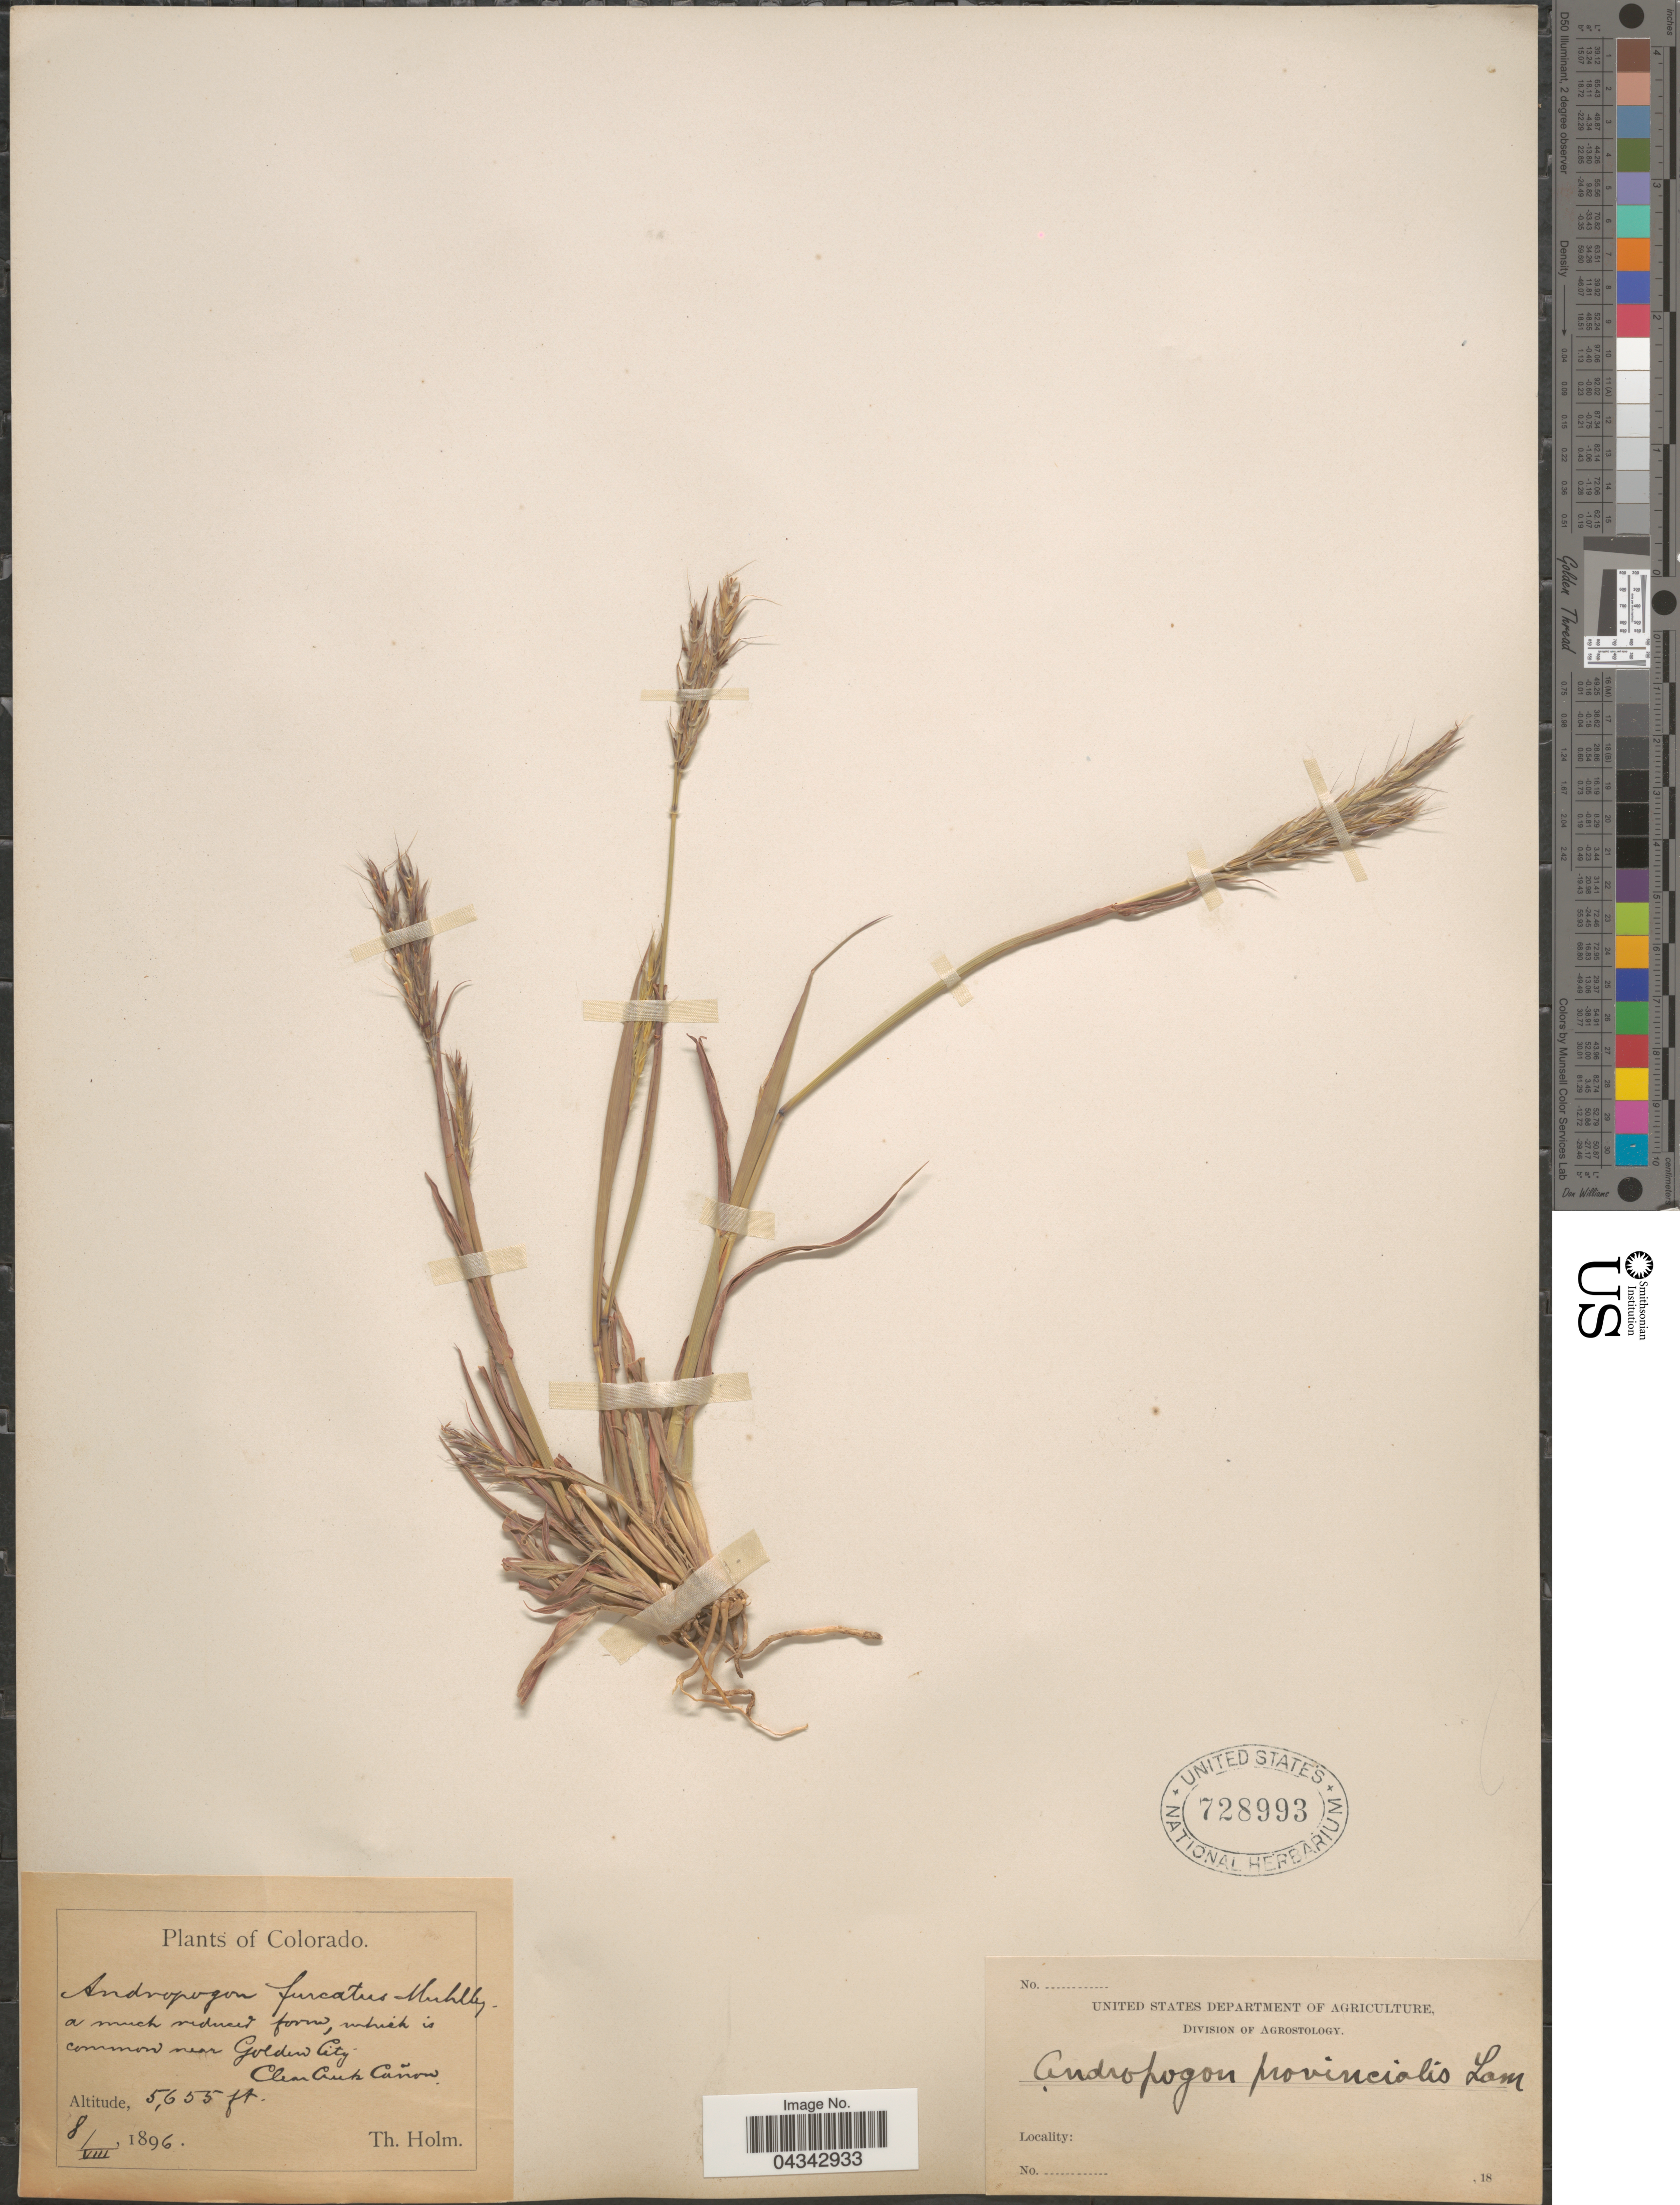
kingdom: Plantae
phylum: Tracheophyta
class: Liliopsida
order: Poales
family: Poaceae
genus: Andropogon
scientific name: Andropogon gerardii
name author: Vitman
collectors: T. Holm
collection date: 1896-08-08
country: United States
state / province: Colorado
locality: Common near Golden City. Clear Creek Cañon.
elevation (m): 1724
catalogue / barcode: US 728993